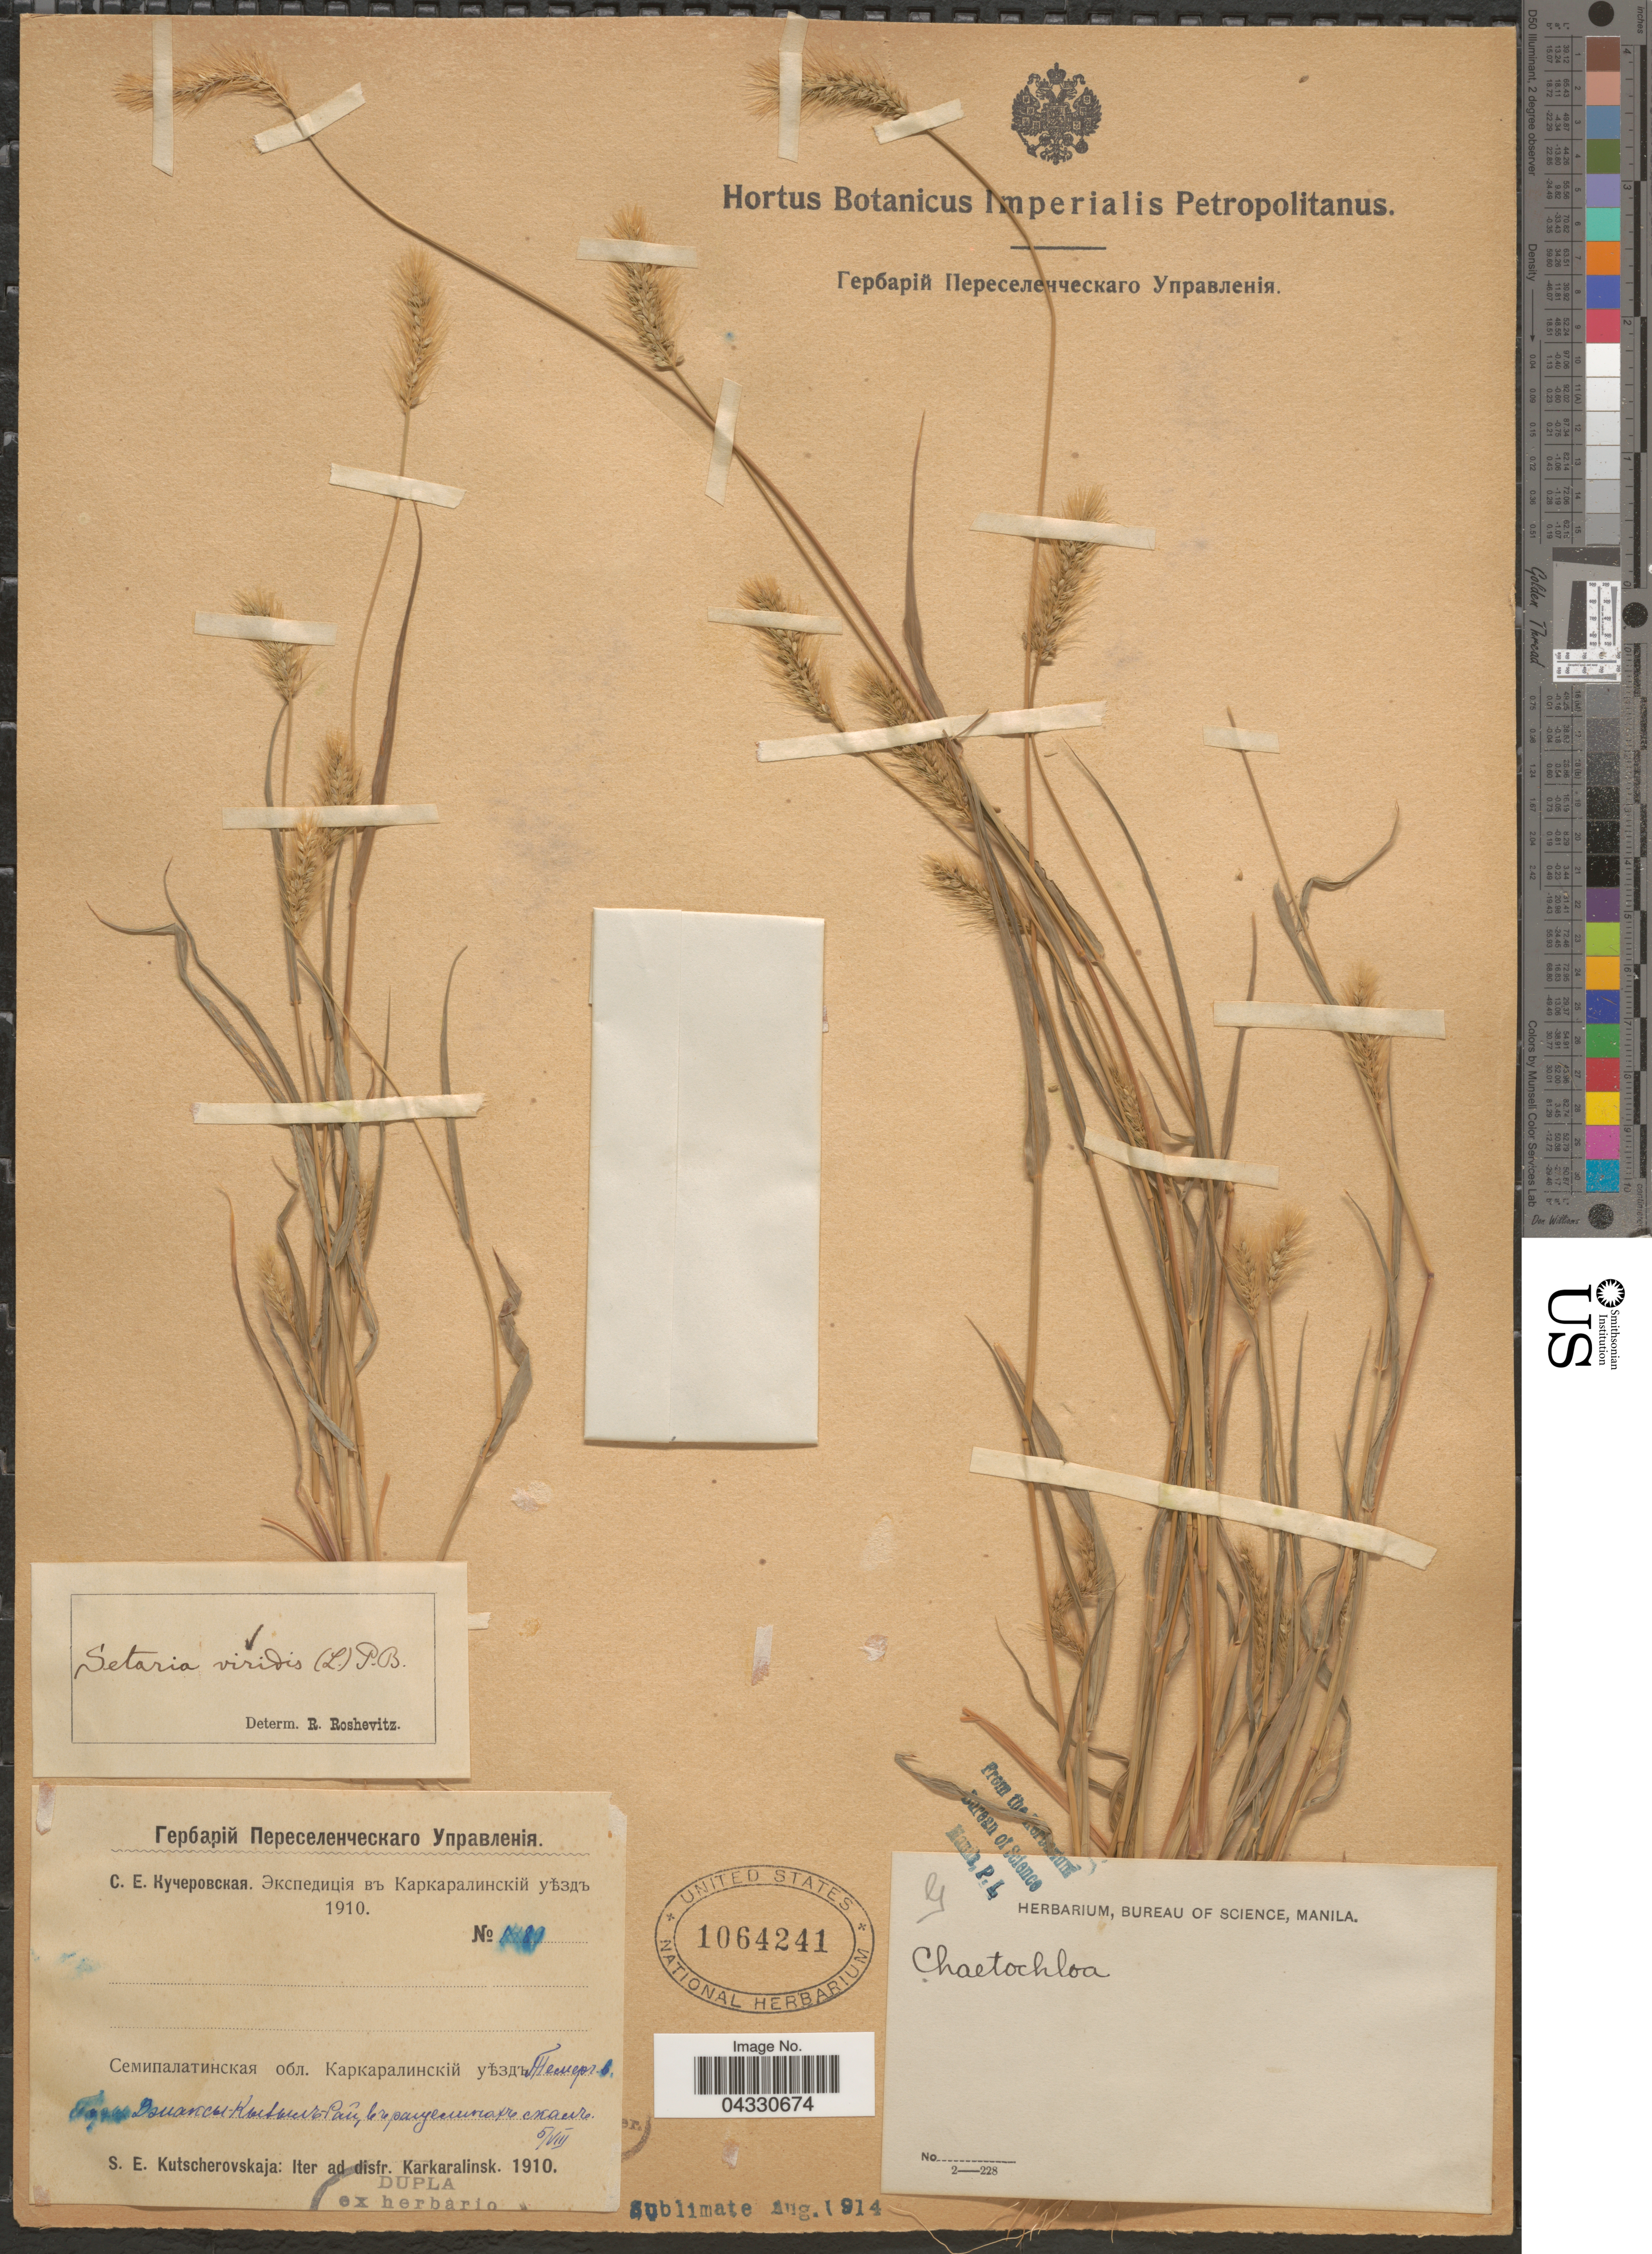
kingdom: Plantae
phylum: Tracheophyta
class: Liliopsida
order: Poales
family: Poaceae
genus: Setaria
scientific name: Setaria viridis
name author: (L.) P. Beauv.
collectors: S. Kutscherovskaja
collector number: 1480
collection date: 1910-08-05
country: Kazakhstan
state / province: Qaraghandy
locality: Iter ad distr. Karkaralinsk. Zhaksy-Kyzyl-Pay Mts.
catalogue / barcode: US 1064241